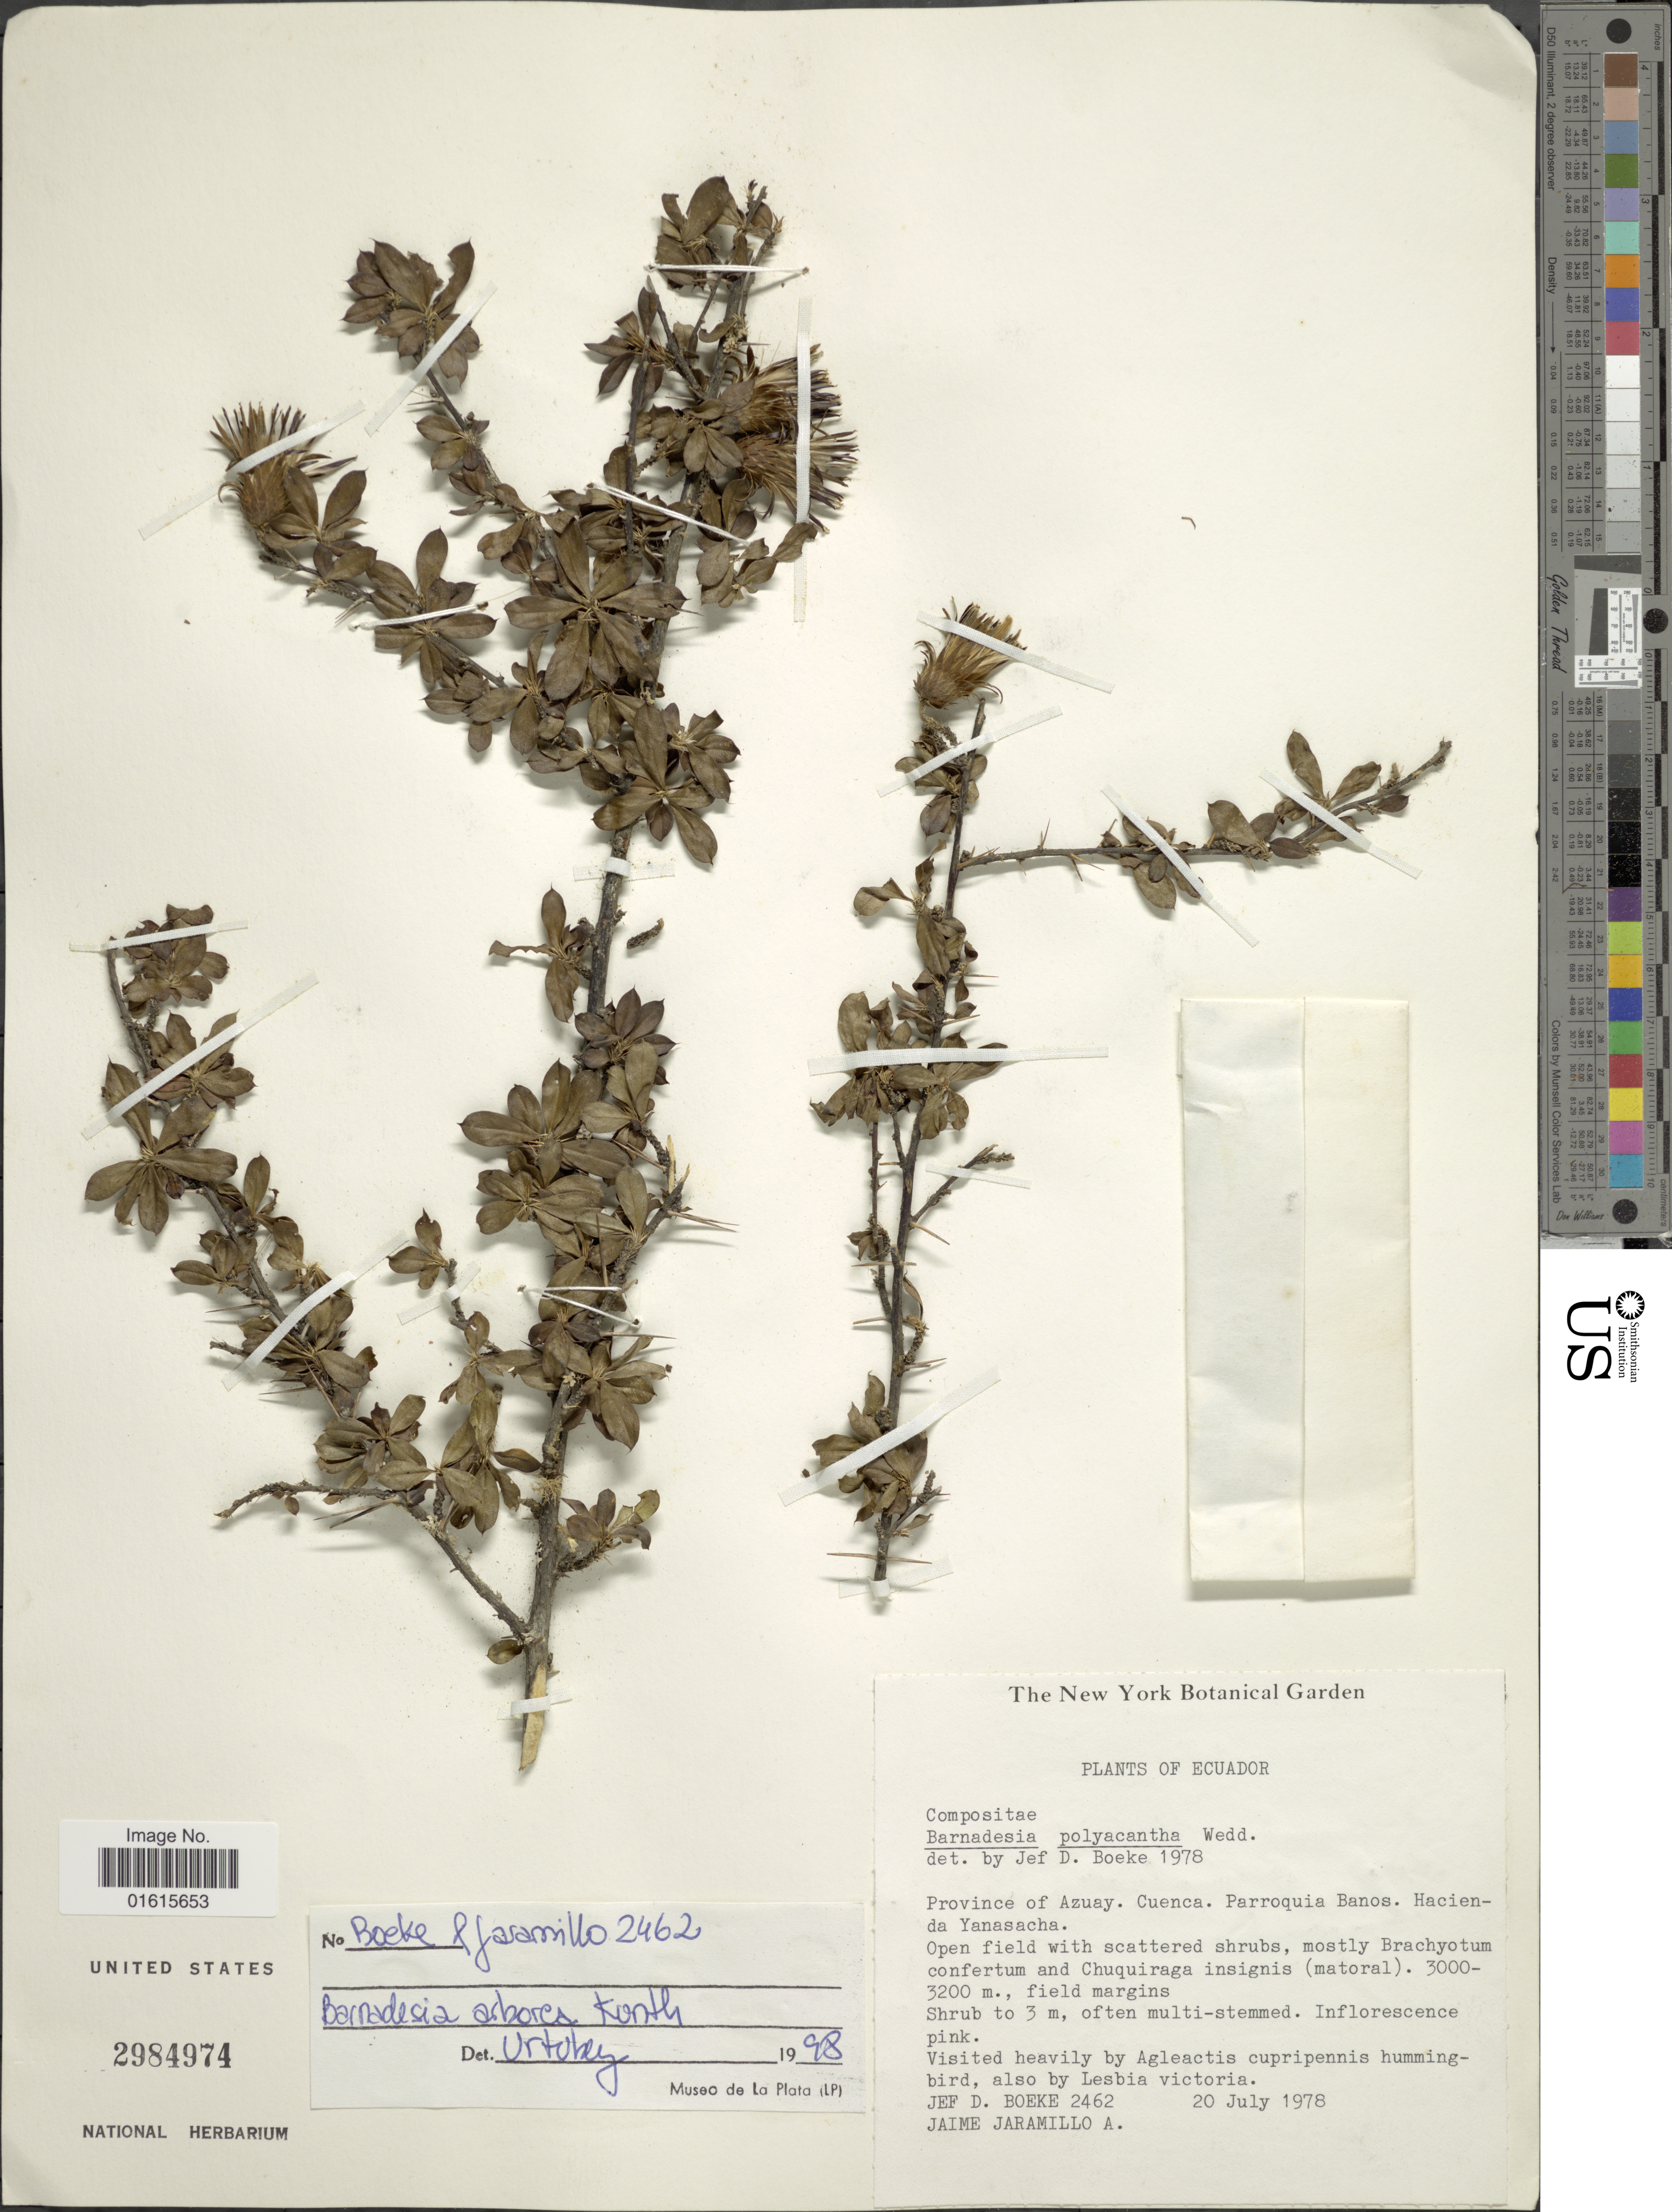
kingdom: Plantae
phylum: Tracheophyta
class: Magnoliopsida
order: Asterales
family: Asteraceae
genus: Barnadesia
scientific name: Barnadesia arborea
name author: Kunth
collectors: J. D. Boeke & J. L. Jaramillo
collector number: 2462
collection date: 1978-07-20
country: Ecuador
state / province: Azuay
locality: Cuenca. Parraquia Banos. Hacienda Yanasacha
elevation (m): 3000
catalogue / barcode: US 2984974